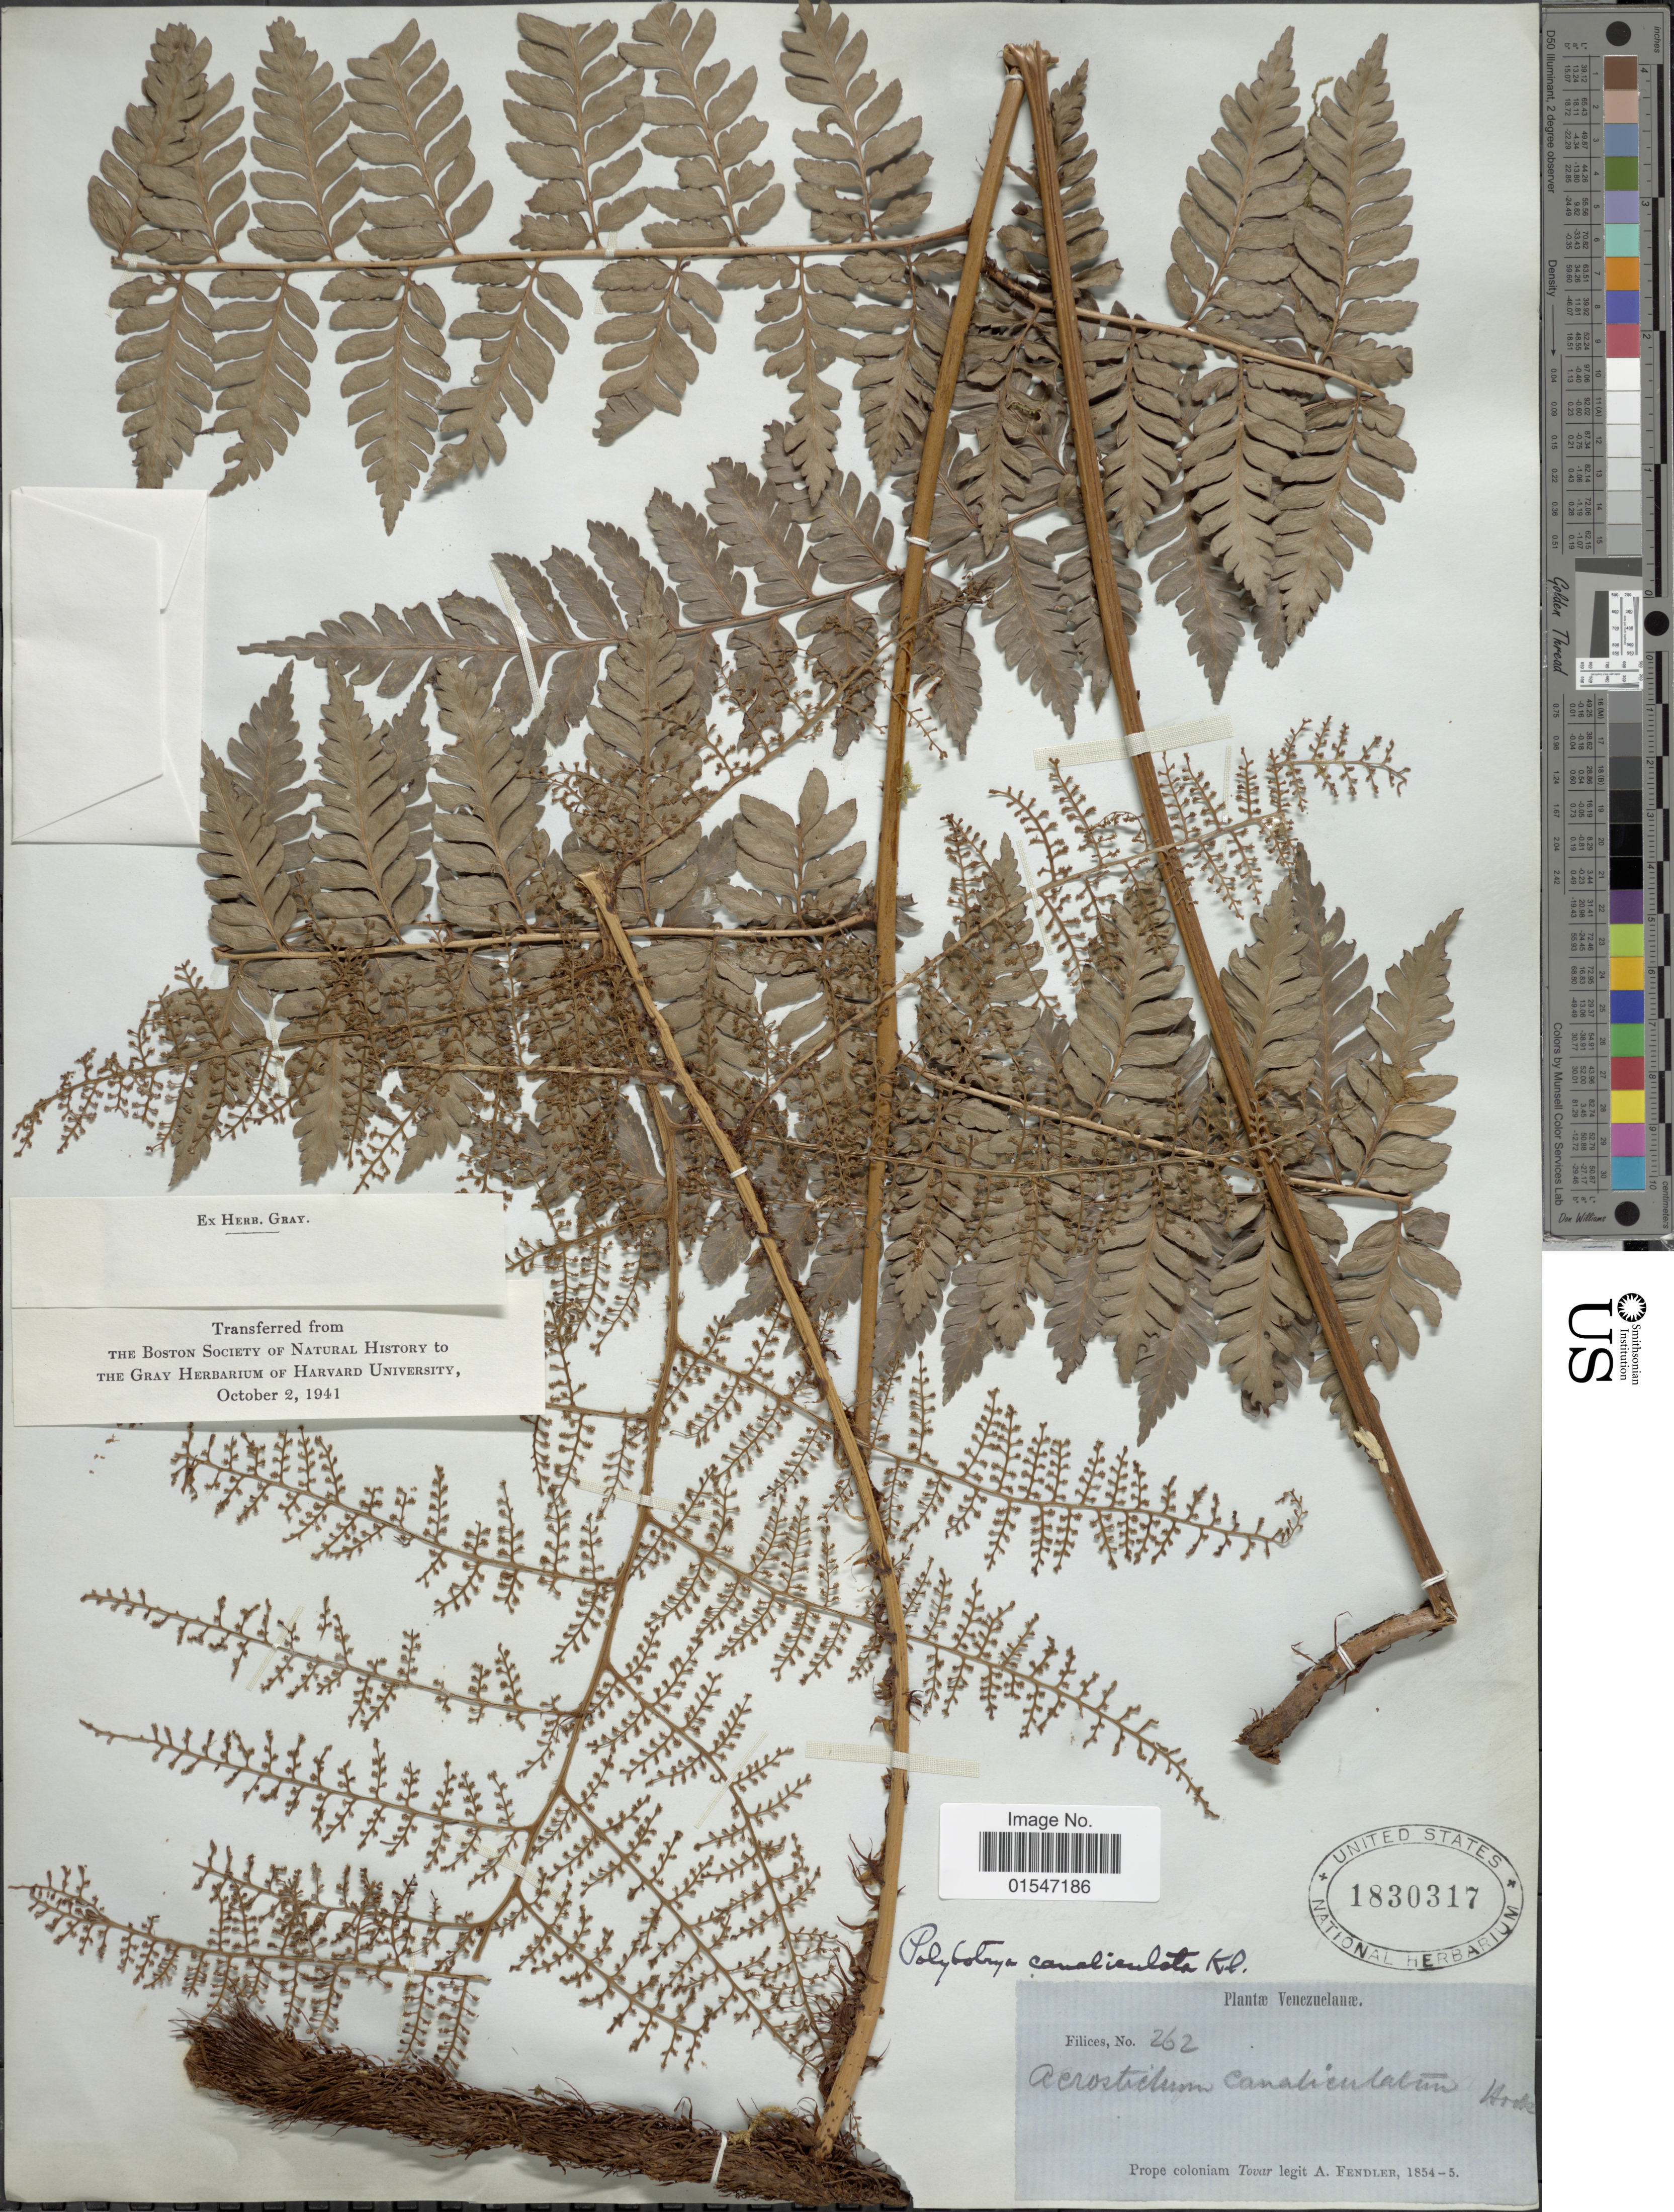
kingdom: Plantae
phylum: Tracheophyta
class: Polypodiopsida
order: Polypodiales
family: Dryopteridaceae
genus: Polybotrya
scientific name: Polybotrya canaliculata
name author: Klotzsch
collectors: A. Fendler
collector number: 262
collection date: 1854/1855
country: Venezuela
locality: Prope coloniam Tovar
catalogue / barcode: US 1830317